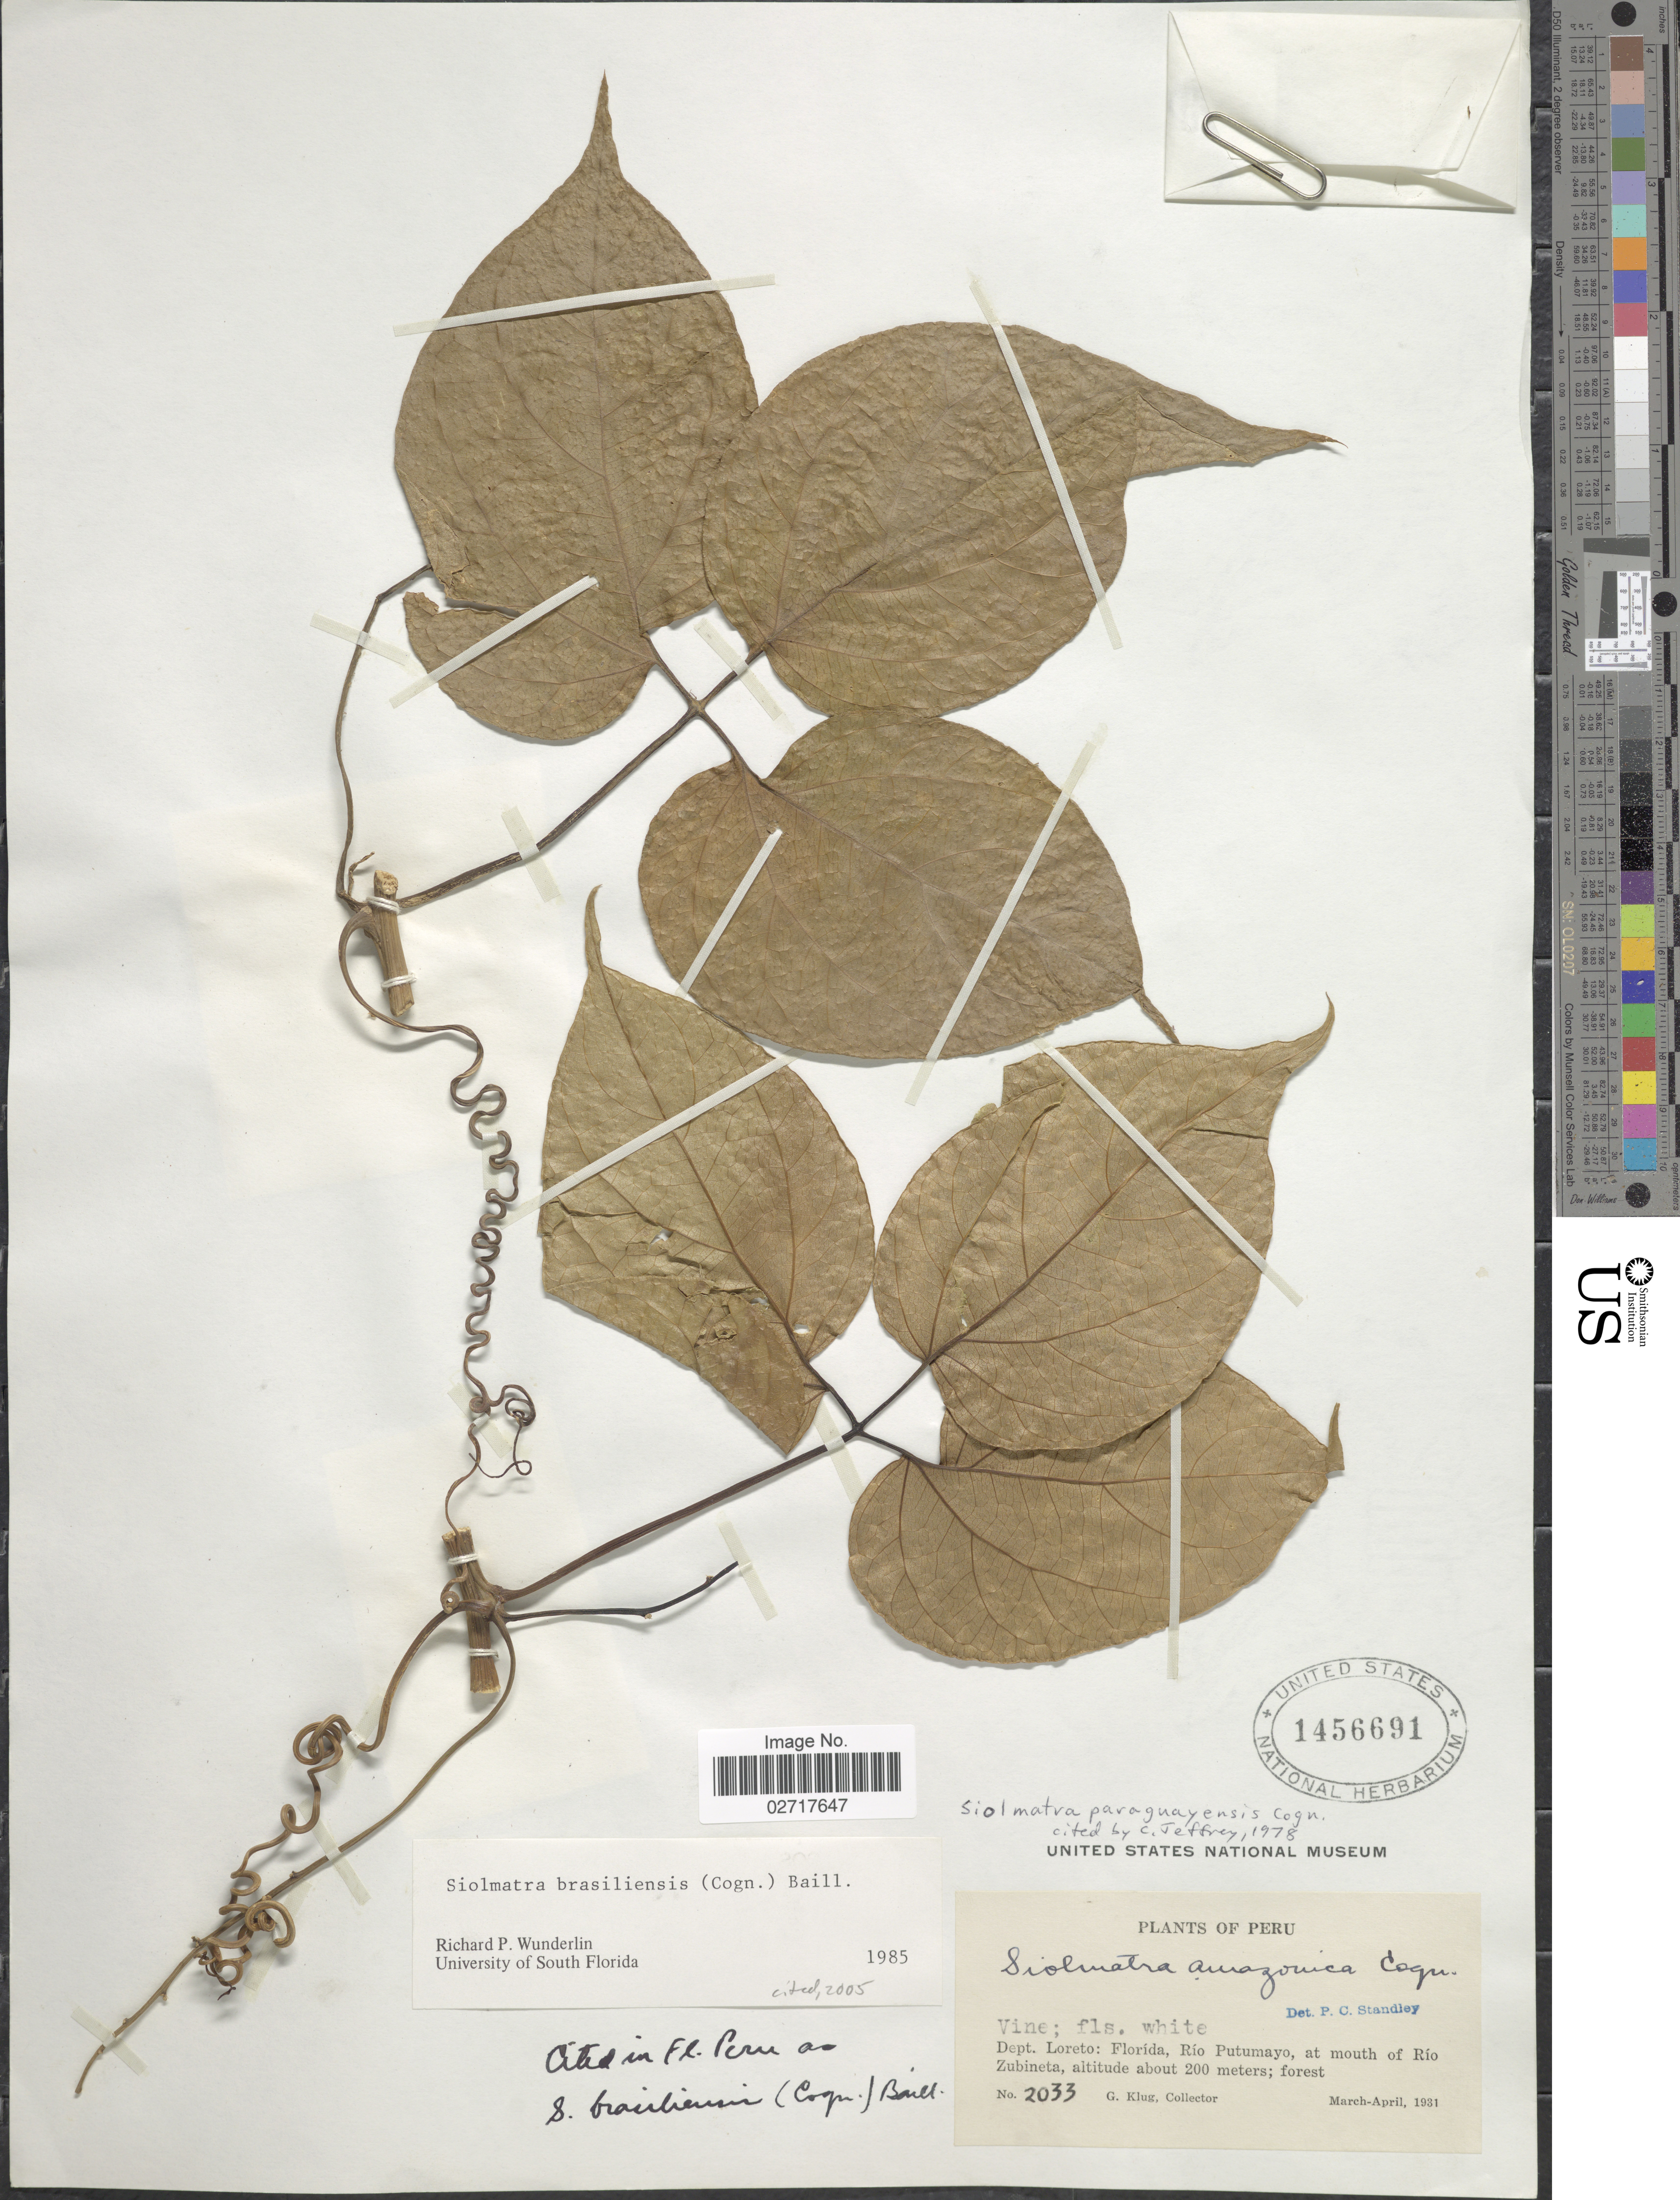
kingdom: Plantae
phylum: Tracheophyta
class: Magnoliopsida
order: Cucurbitales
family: Cucurbitaceae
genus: Siolmatra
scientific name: Siolmatra brasiliensis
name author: (Cogn.) Baill.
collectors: G. Klug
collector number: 2033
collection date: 1931-03/1931-04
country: Peru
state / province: Loreto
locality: Florida, Rio Putumayo, at mouth of Rio Zubineta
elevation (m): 200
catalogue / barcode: US 1456691